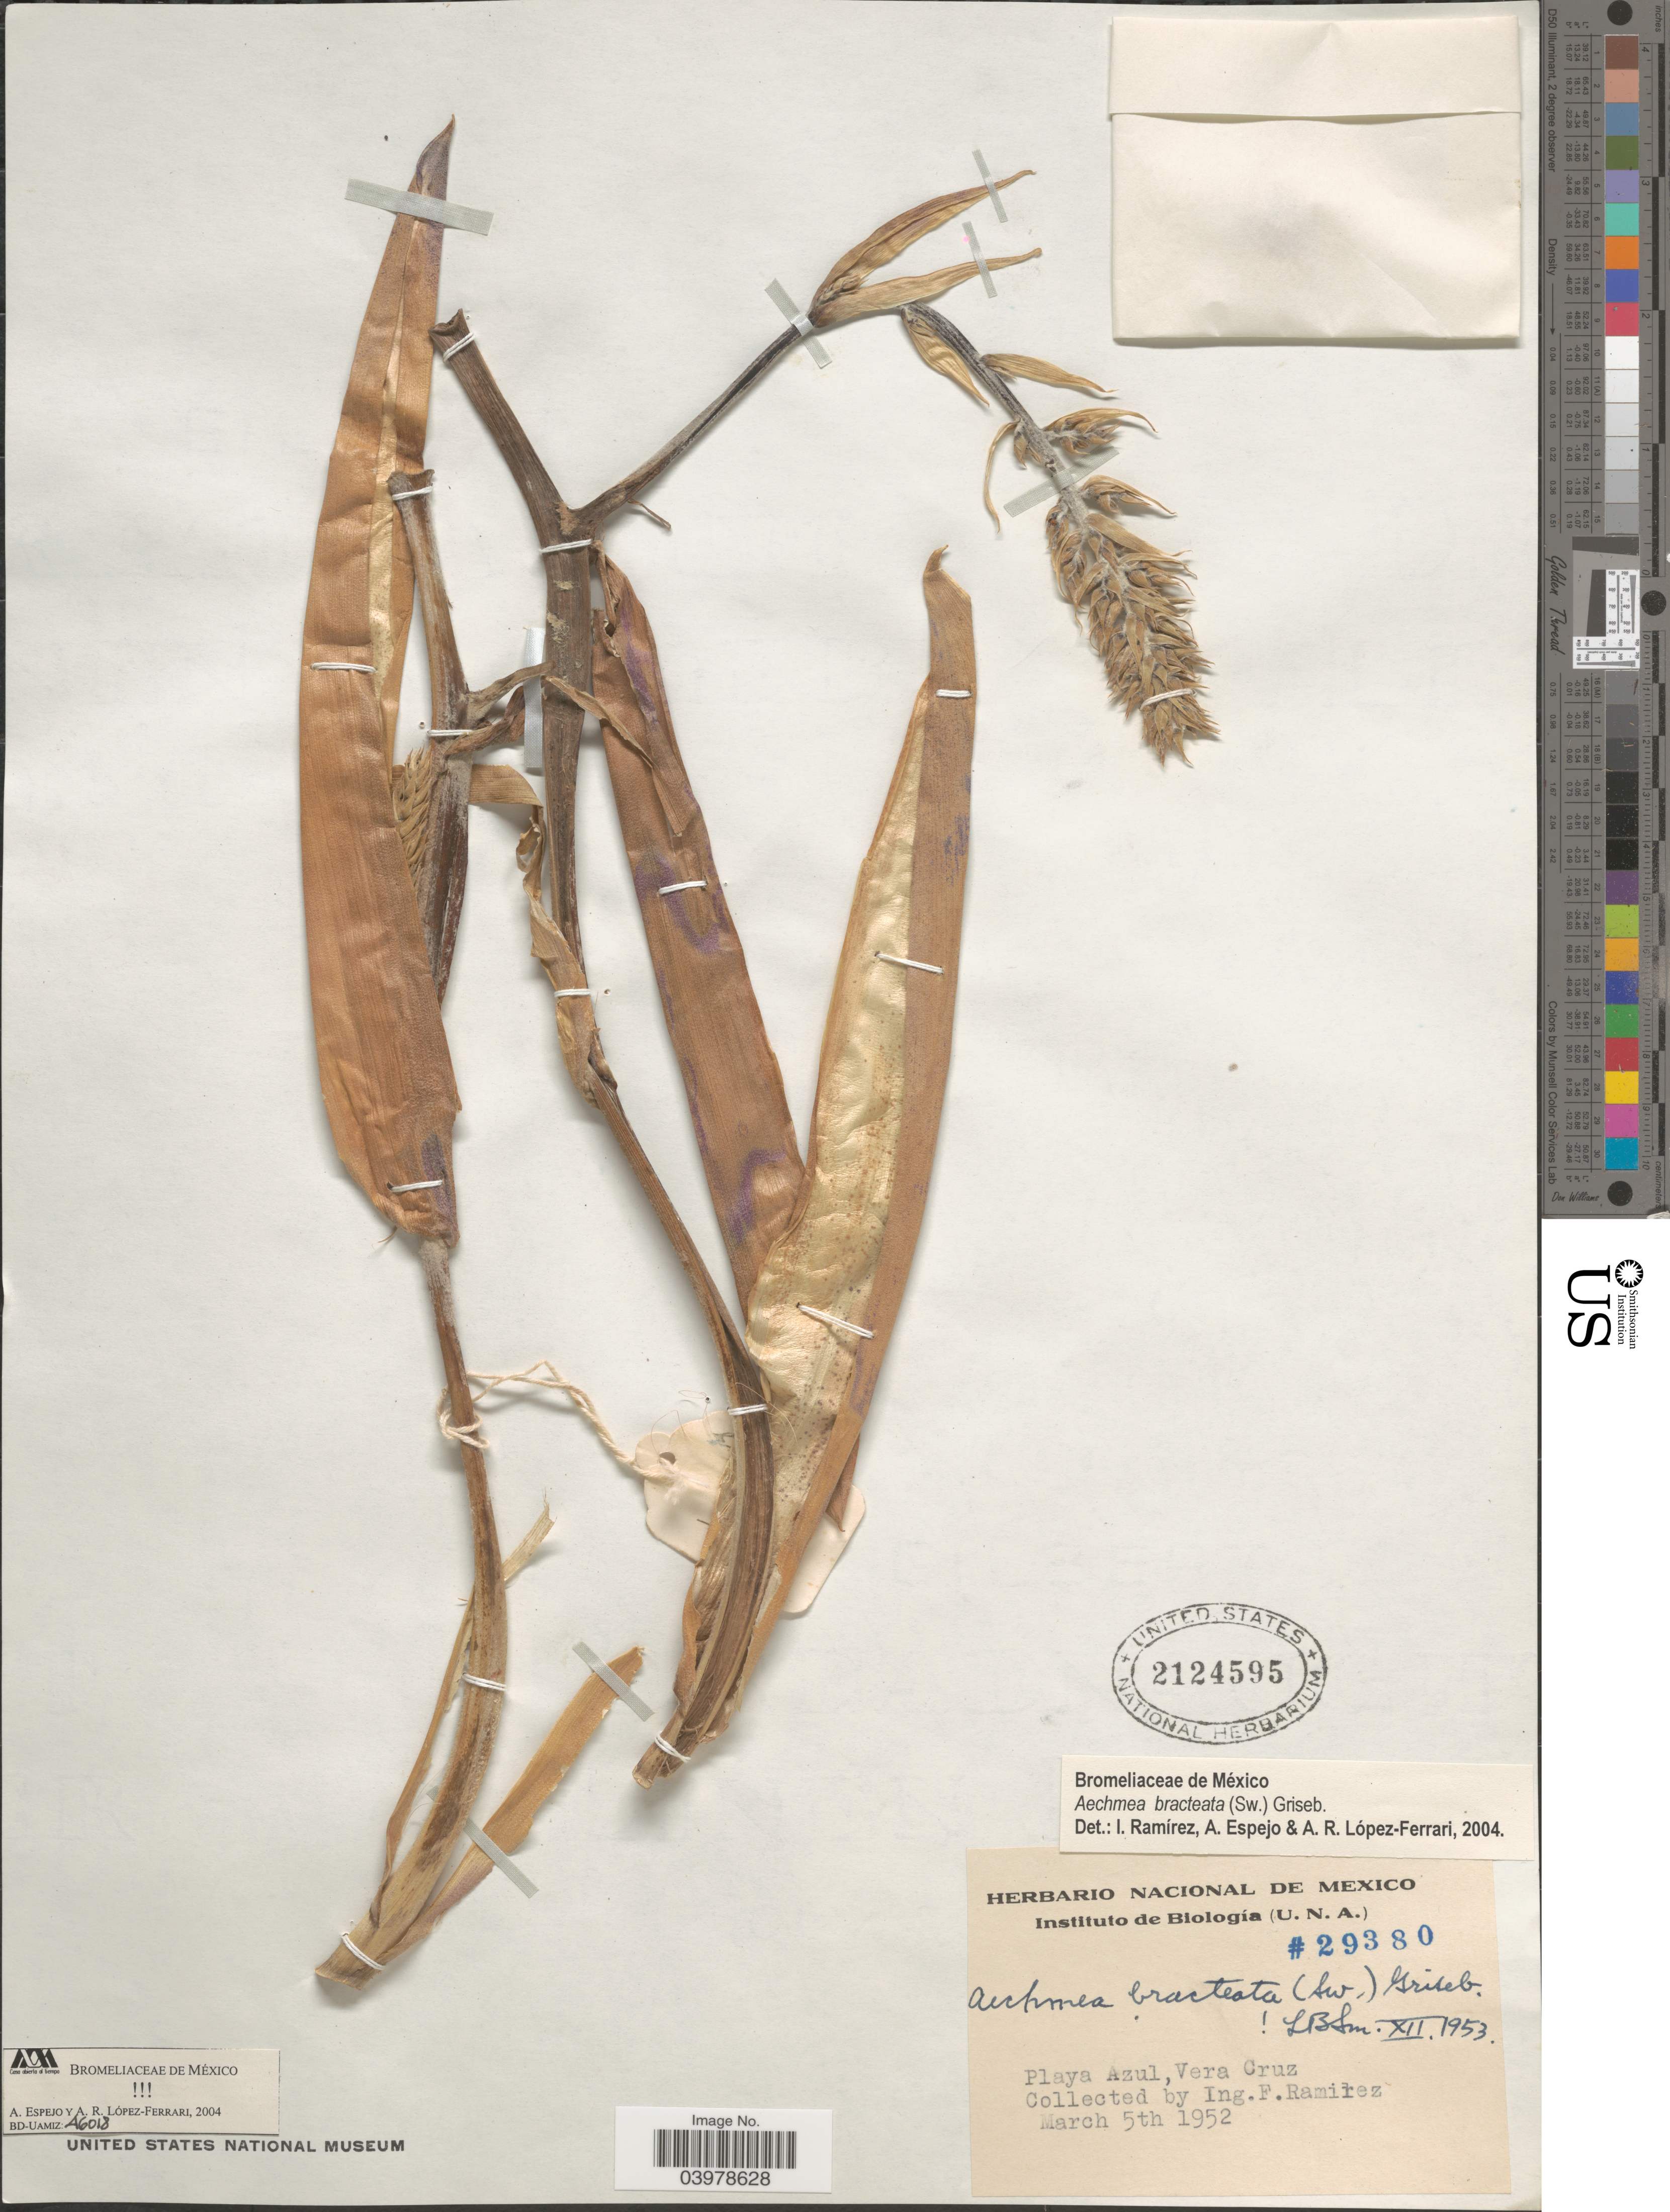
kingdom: Plantae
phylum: Tracheophyta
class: Liliopsida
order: Poales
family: Bromeliaceae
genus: Aechmea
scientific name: Aechmea bracteata var. bracteata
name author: (Sw.) Griseb.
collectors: I. Ramírez M.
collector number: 29380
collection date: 1952-03-05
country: Mexico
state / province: Veracruz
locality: Playa Azul, Vera Cruz.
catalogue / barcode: US 2124595